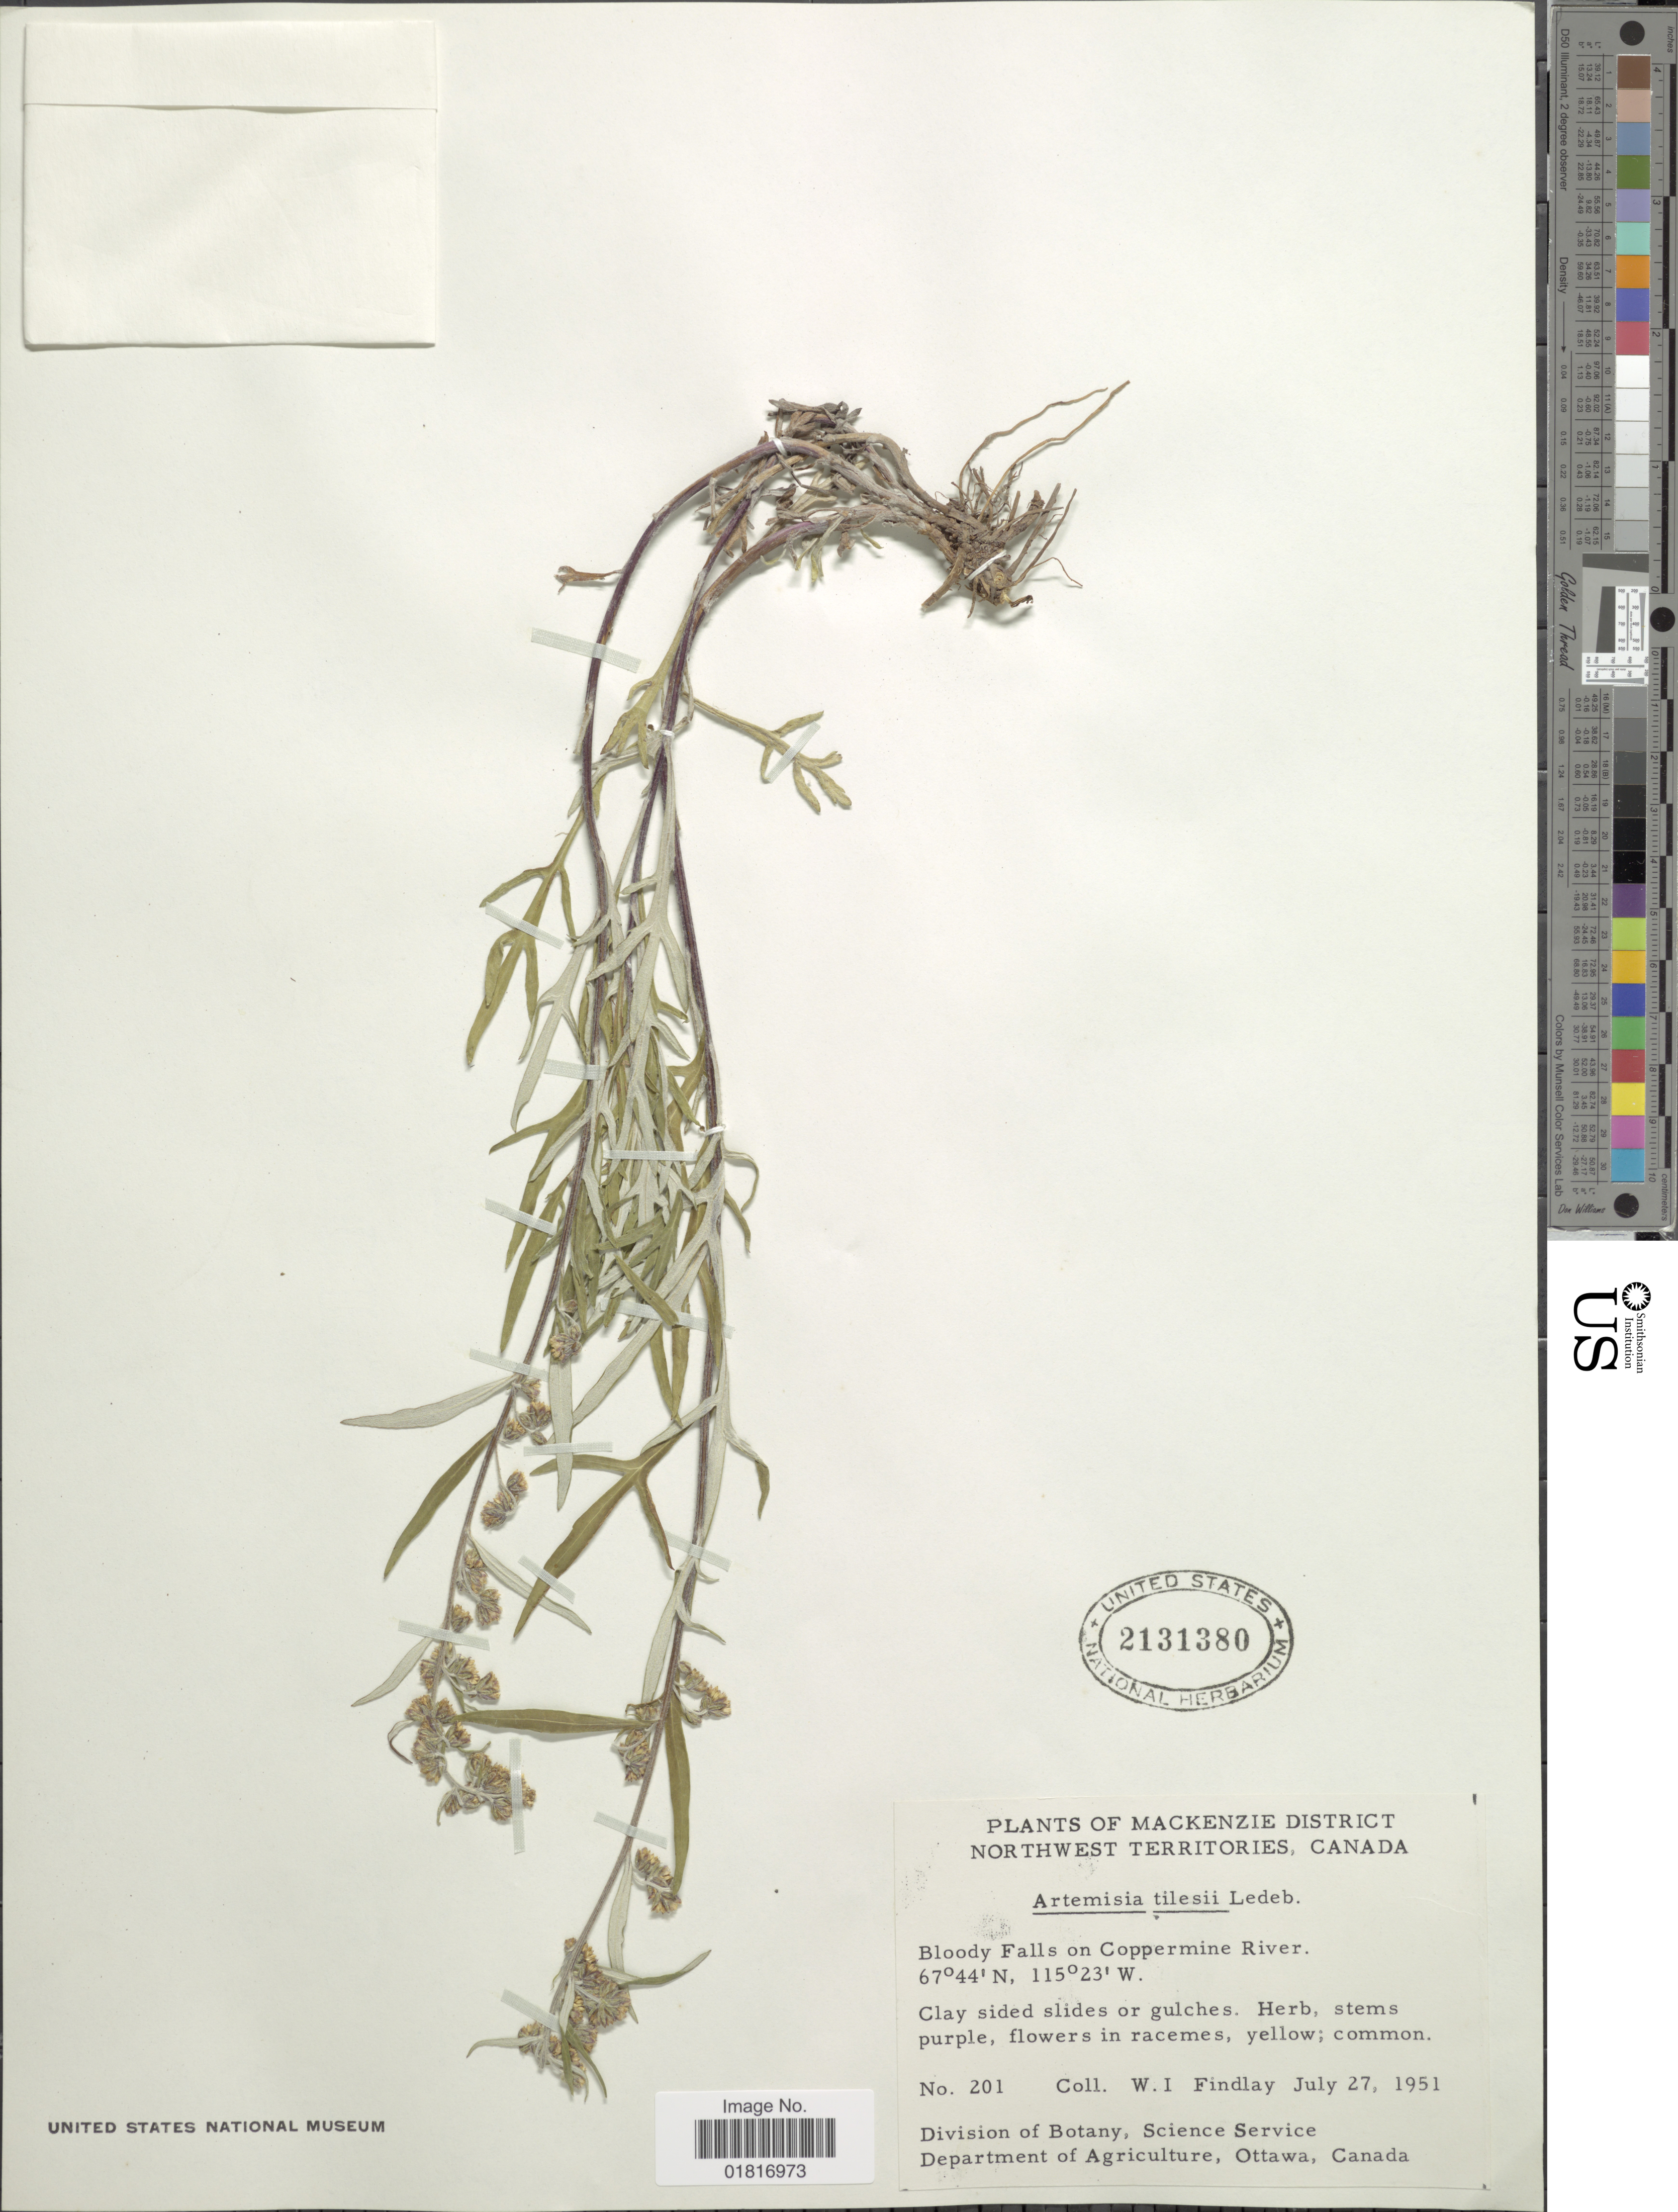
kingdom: Plantae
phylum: Tracheophyta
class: Magnoliopsida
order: Asterales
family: Asteraceae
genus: Artemisia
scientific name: Artemisia tilesii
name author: Ledeb.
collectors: W. Findlay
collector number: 201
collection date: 1951-07-27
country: Canada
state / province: Northwest Territories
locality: Mackenzie District, Blodu Falls on Coppermine River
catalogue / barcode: US 2131380